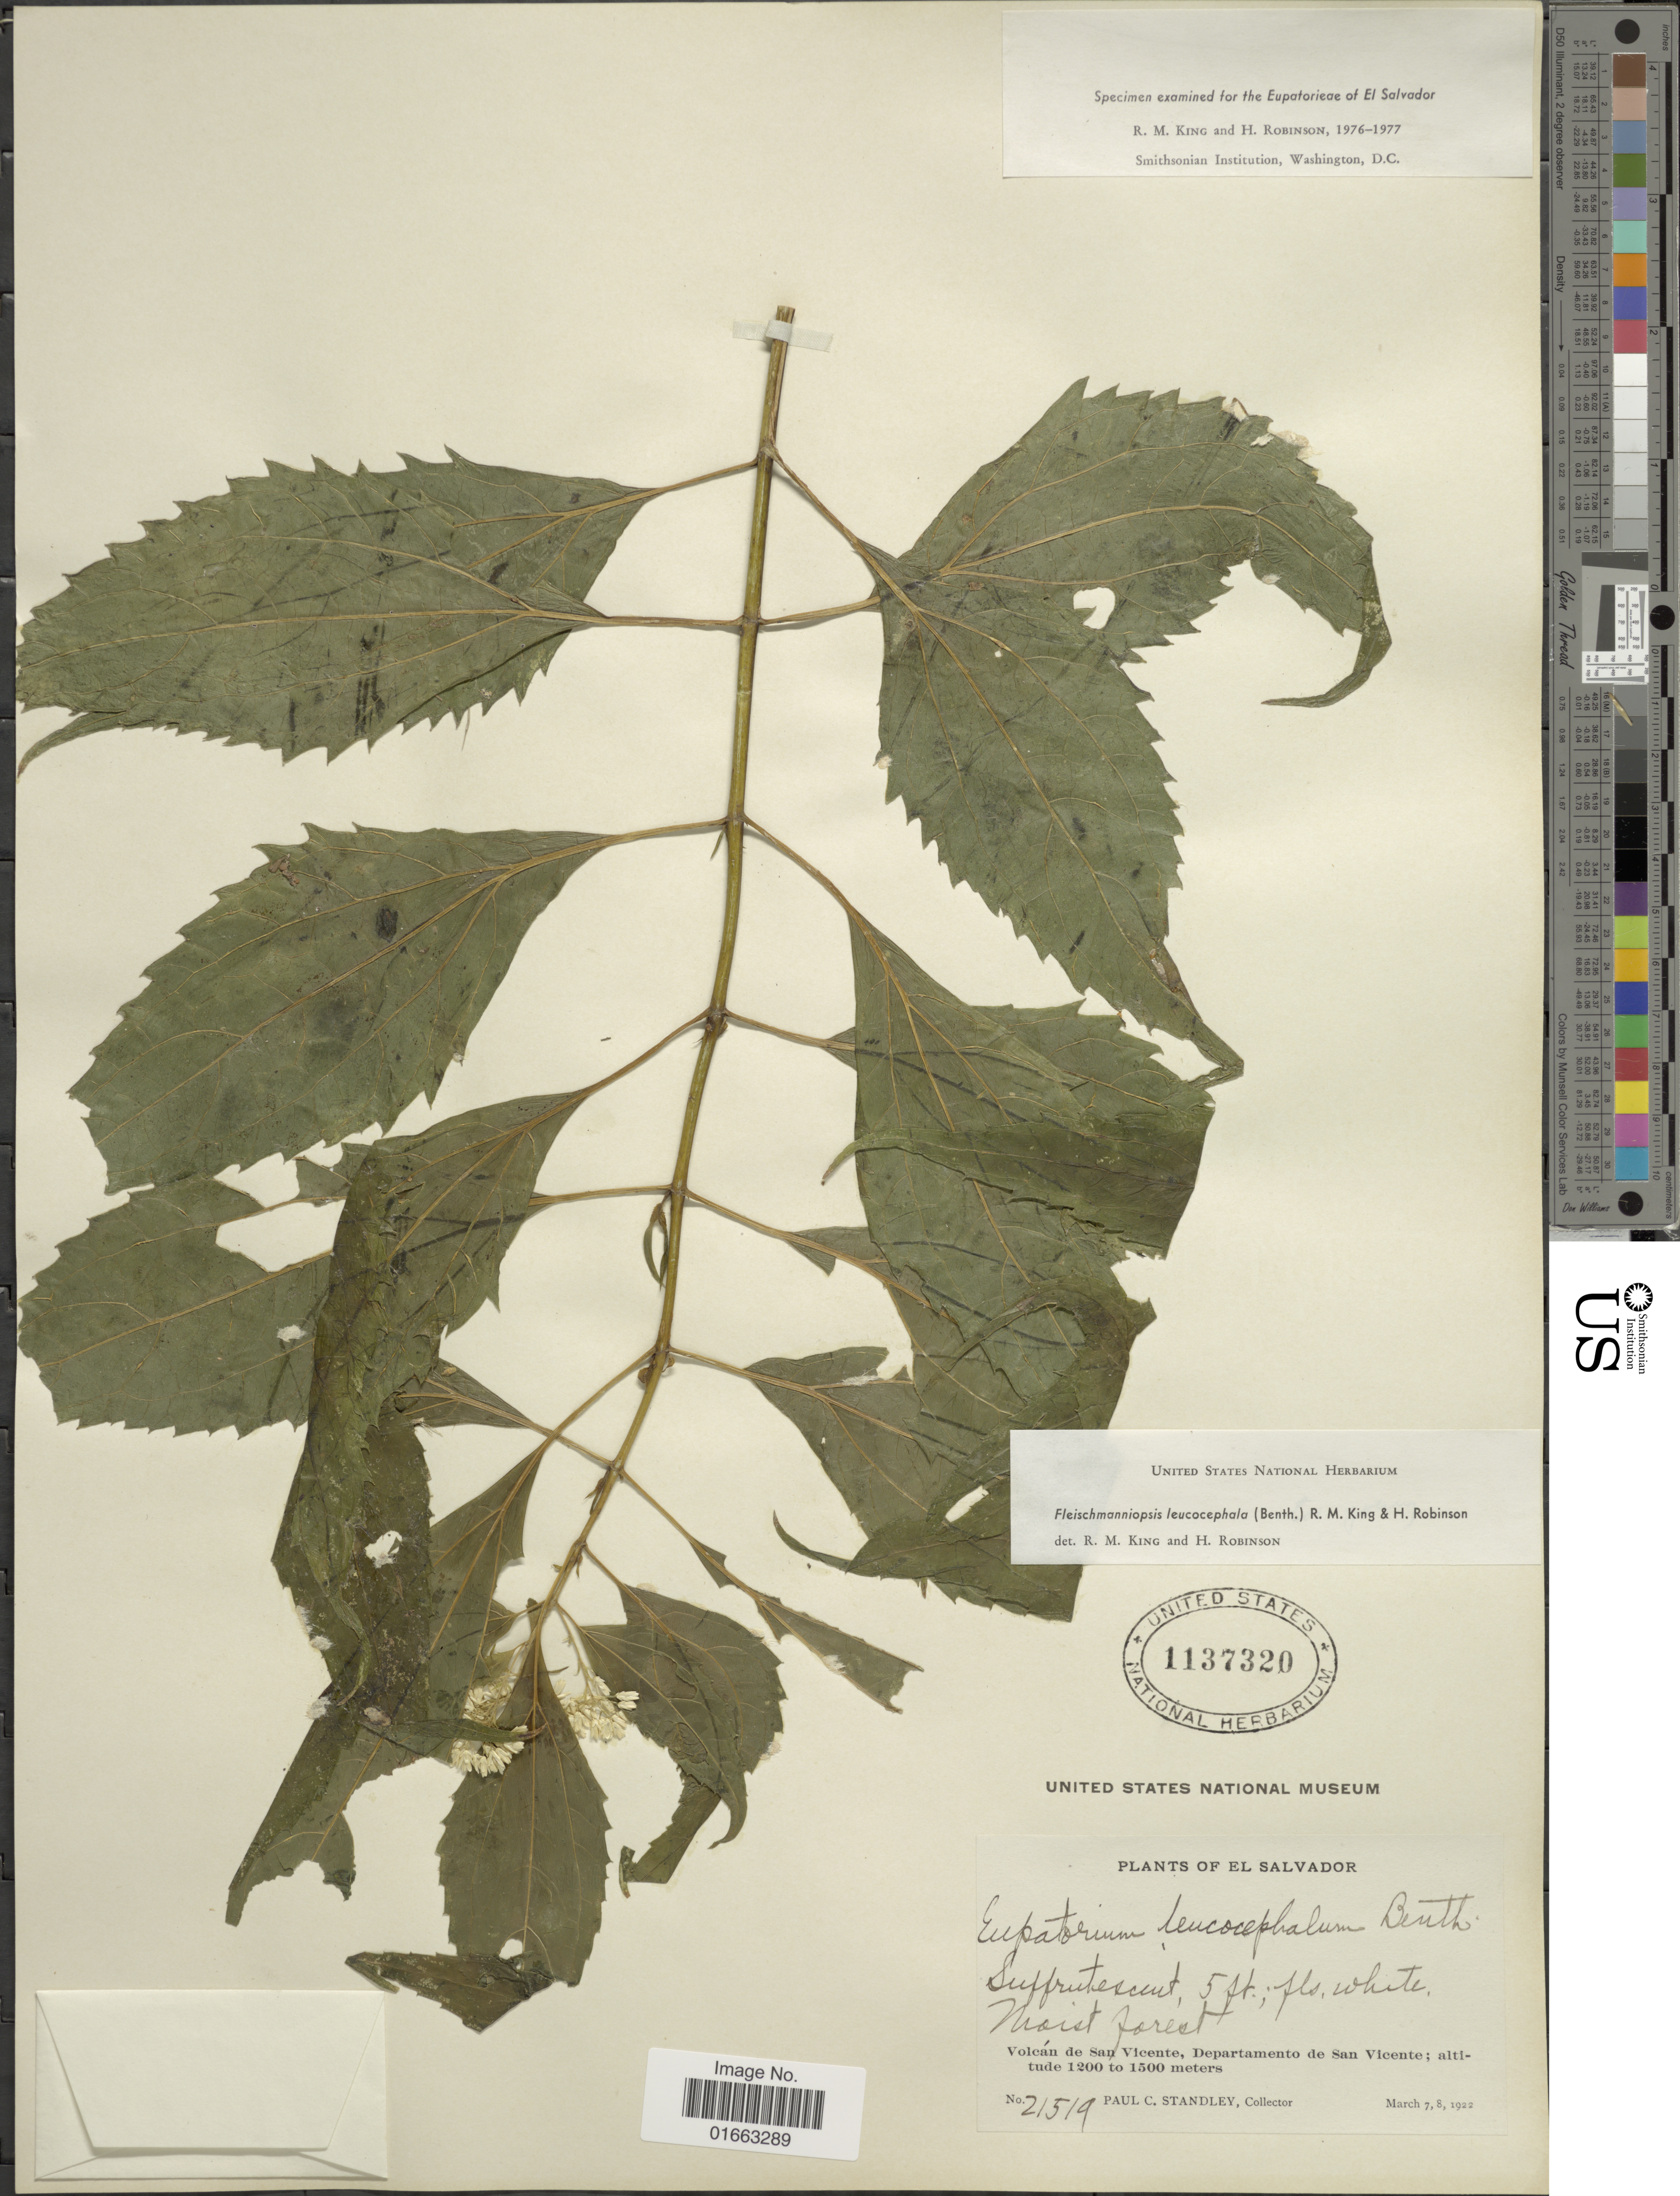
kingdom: Plantae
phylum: Tracheophyta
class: Magnoliopsida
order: Asterales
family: Asteraceae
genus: Fleischmanniopsis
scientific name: Fleischmanniopsis leucocephala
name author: (Benth.) R.M. King & H. Rob.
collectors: P. C. Standley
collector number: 21519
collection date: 1922-03-07/1922-03-08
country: El Salvador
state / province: San Vincente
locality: Moist forest, Volcán de San Vicente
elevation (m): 1200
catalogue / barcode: US 1137320